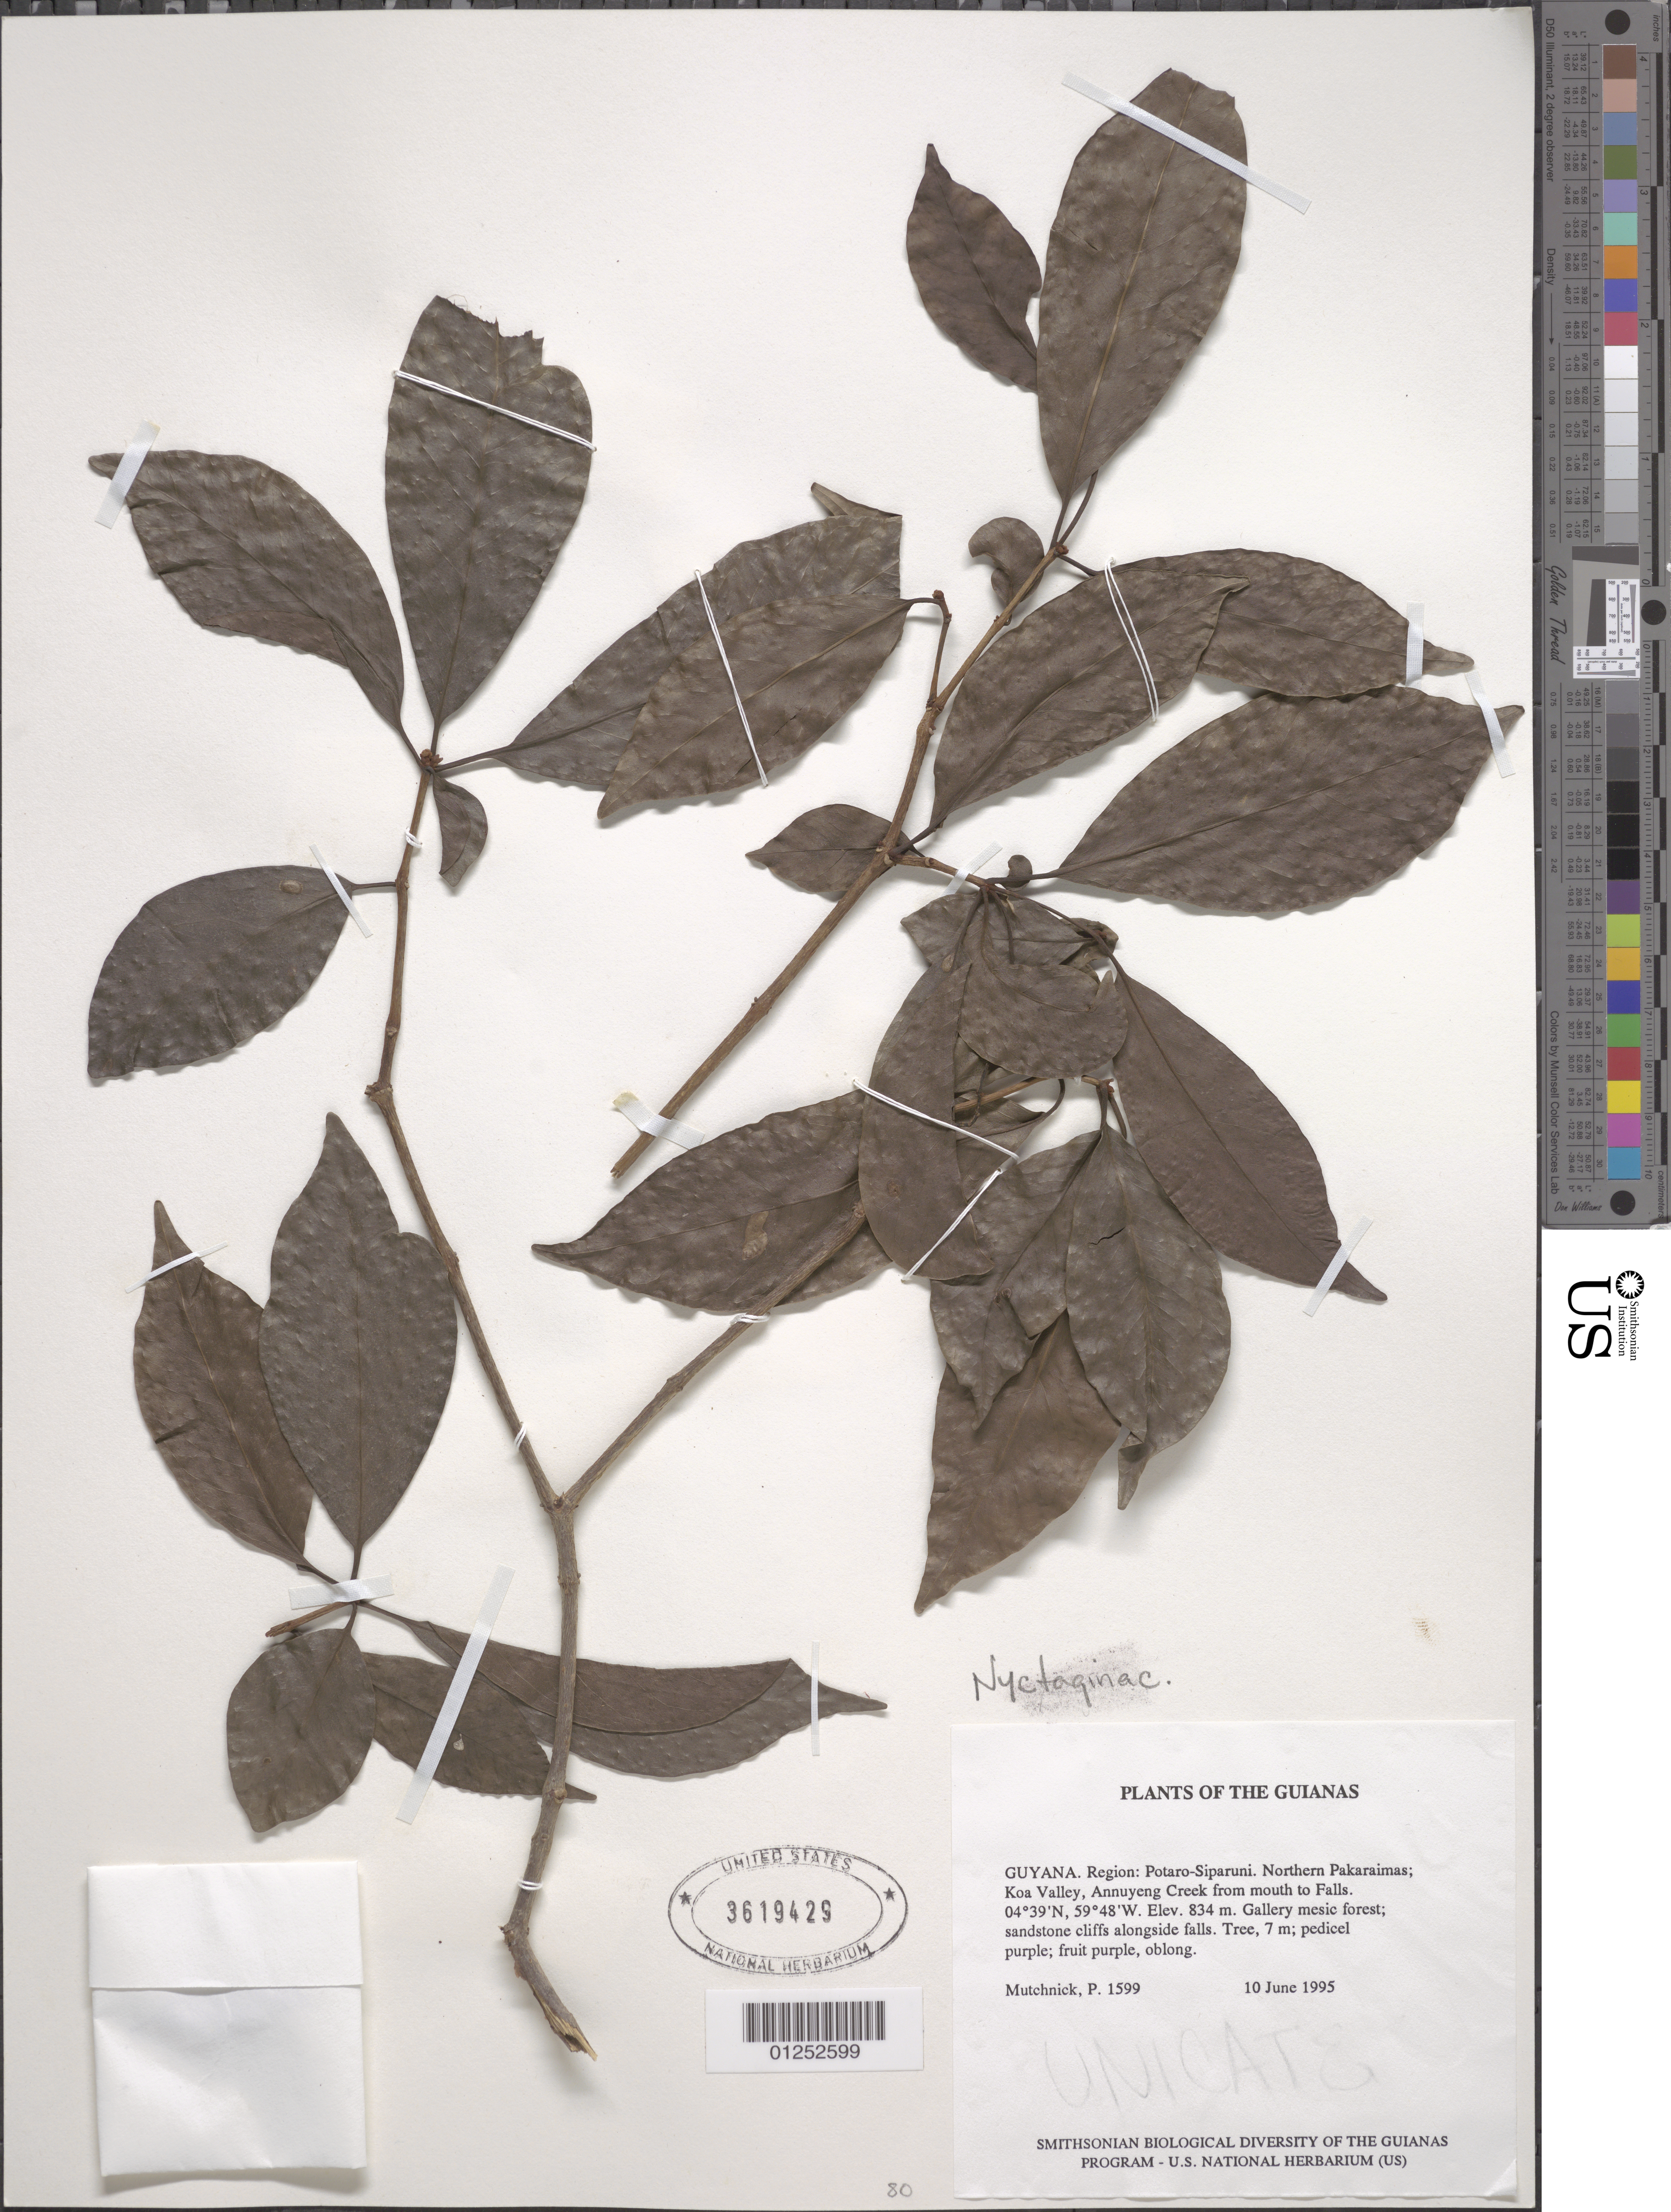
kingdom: Plantae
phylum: Tracheophyta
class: Magnoliopsida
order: Caryophyllales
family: Nyctaginaceae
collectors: P. Mutchnick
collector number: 1599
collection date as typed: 10 June 1995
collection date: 1995-06-10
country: Guyana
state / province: Potaro-Siparuni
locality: Northern Pakaraimas; Koa Valley, Annuyeng Creek from mouth to Falls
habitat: Gallery mesic forest; sandstone cliffs alongside falls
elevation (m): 834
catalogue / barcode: US 3619429